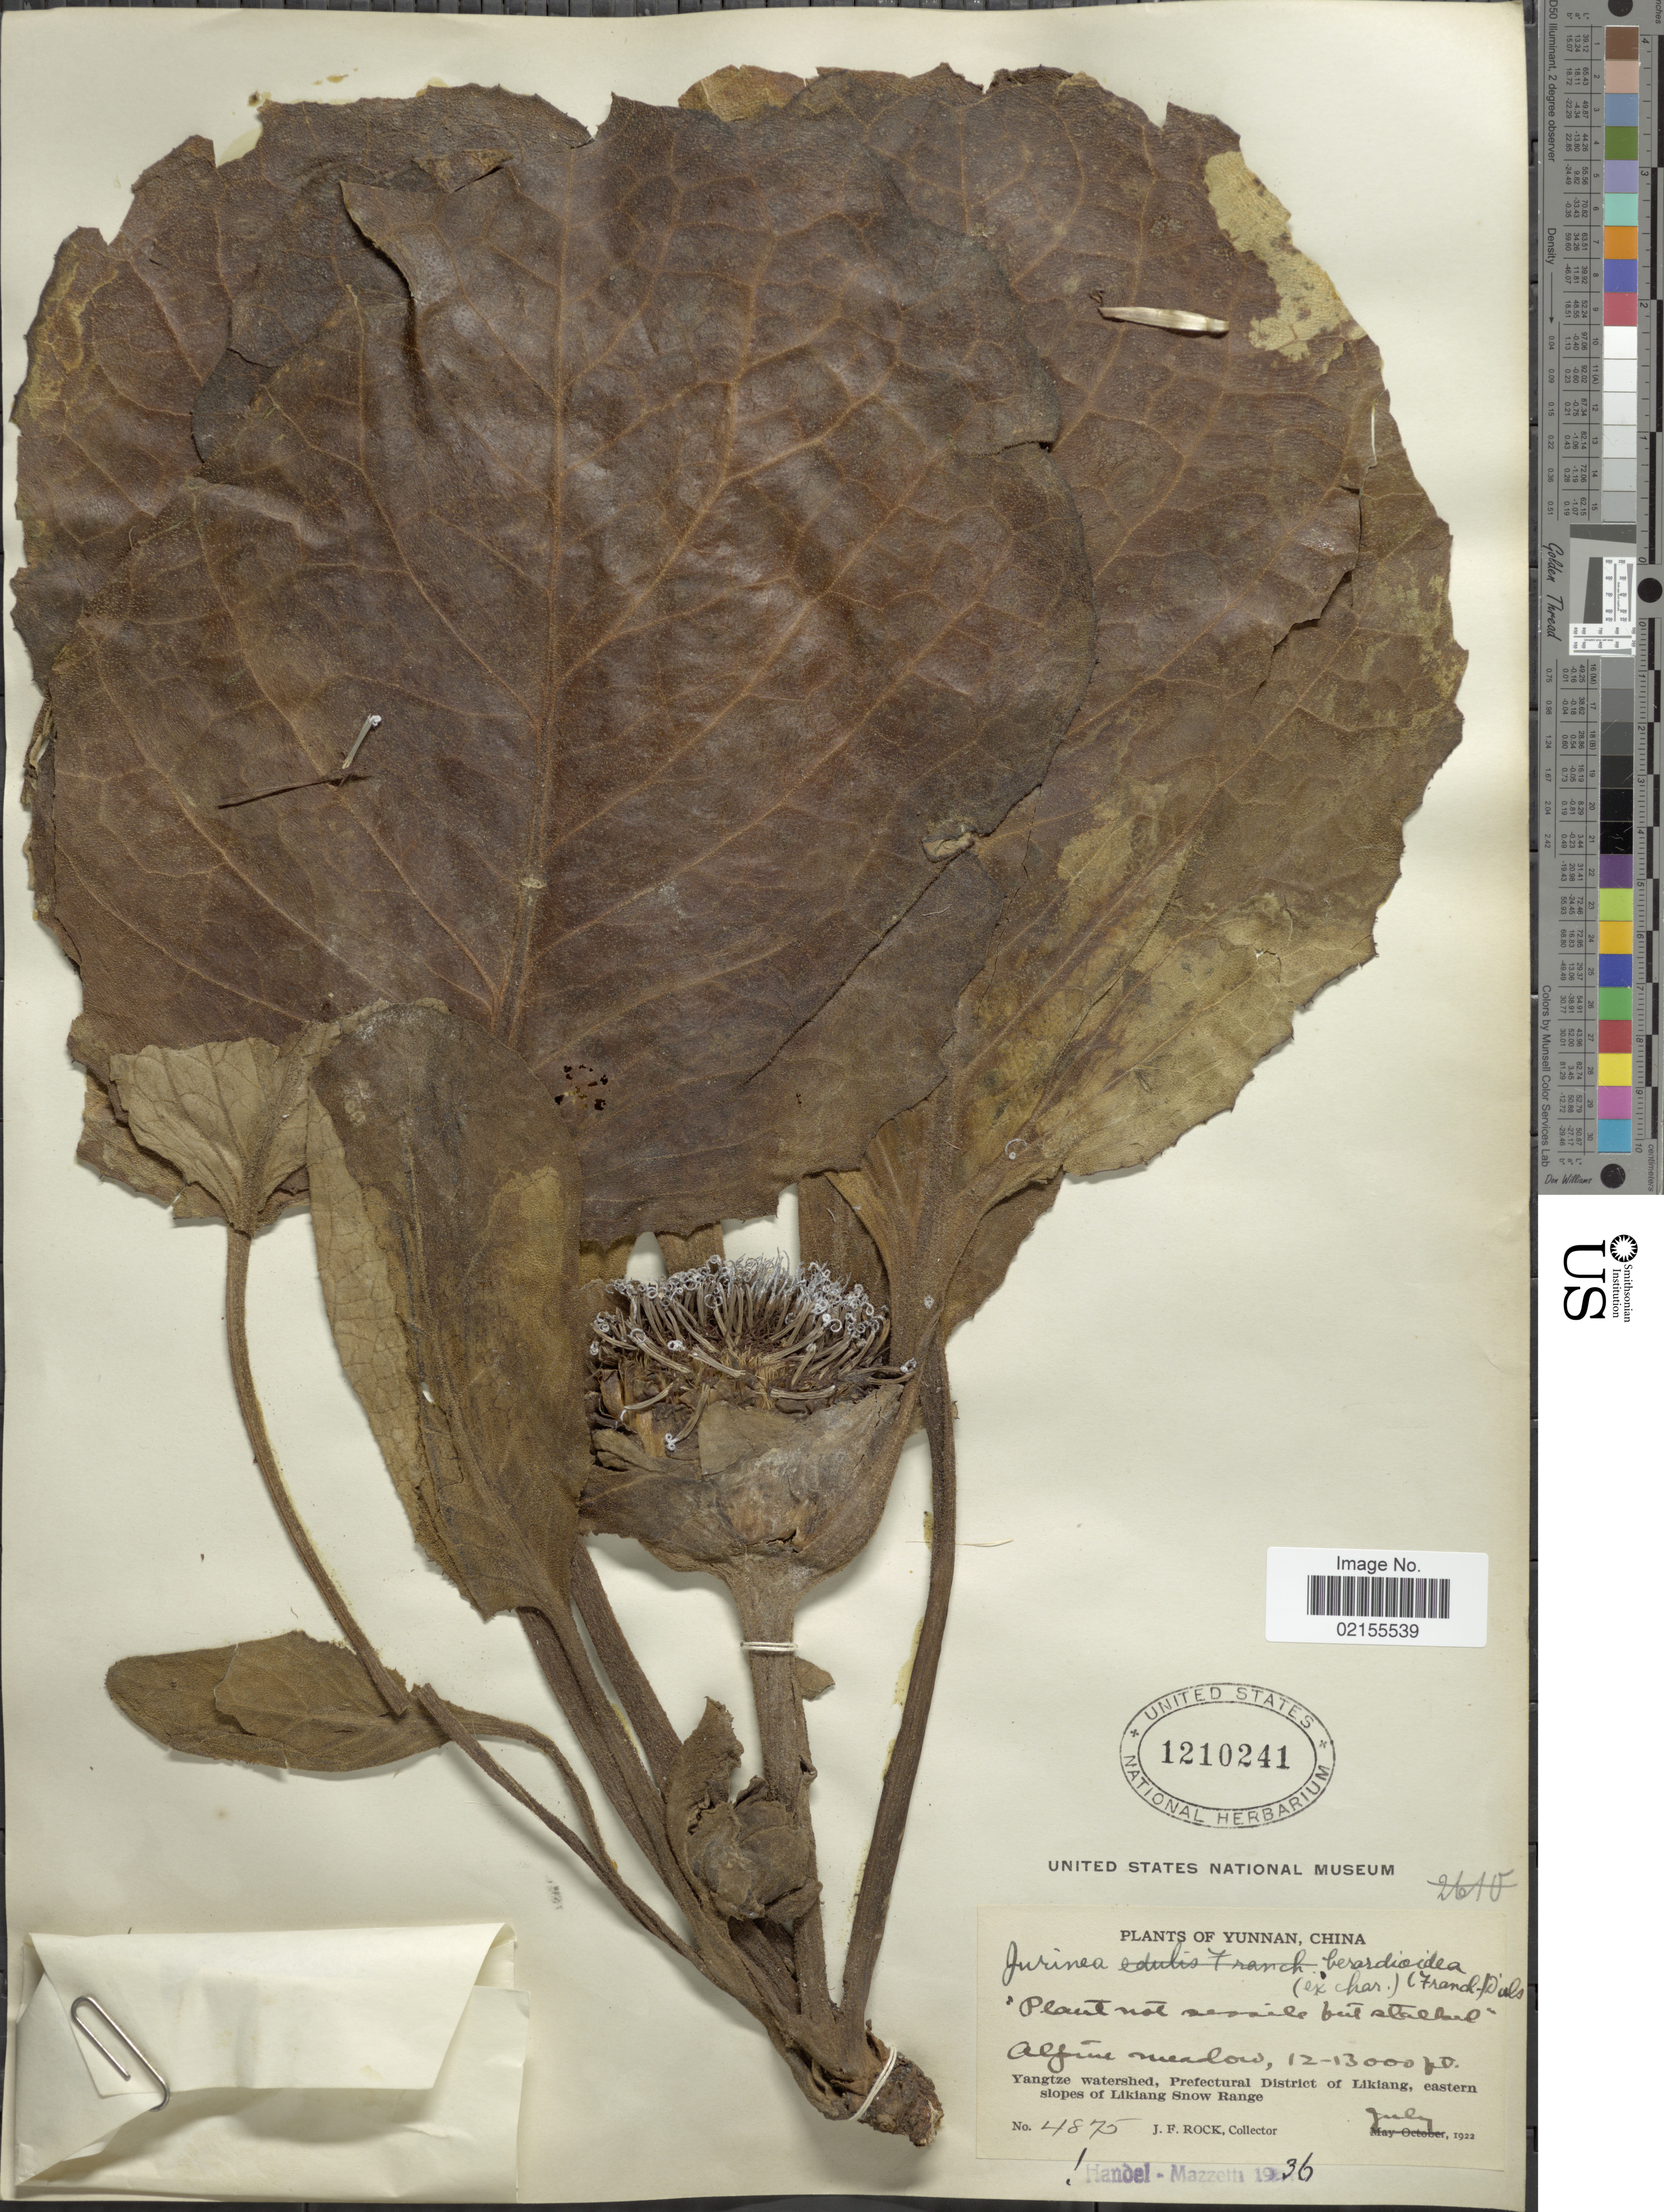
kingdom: Plantae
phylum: Tracheophyta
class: Magnoliopsida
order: Asterales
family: Asteraceae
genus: Dolomiaea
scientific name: Dolomiaea berardioidea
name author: (Franch.) C. Shih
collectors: J. Rock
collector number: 4875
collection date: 1922-07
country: China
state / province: Yunnan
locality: Yangtze watershed, Prefectural District of Likiang, eastern slopes of Likiang Snow Range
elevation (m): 3658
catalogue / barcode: US 1210241